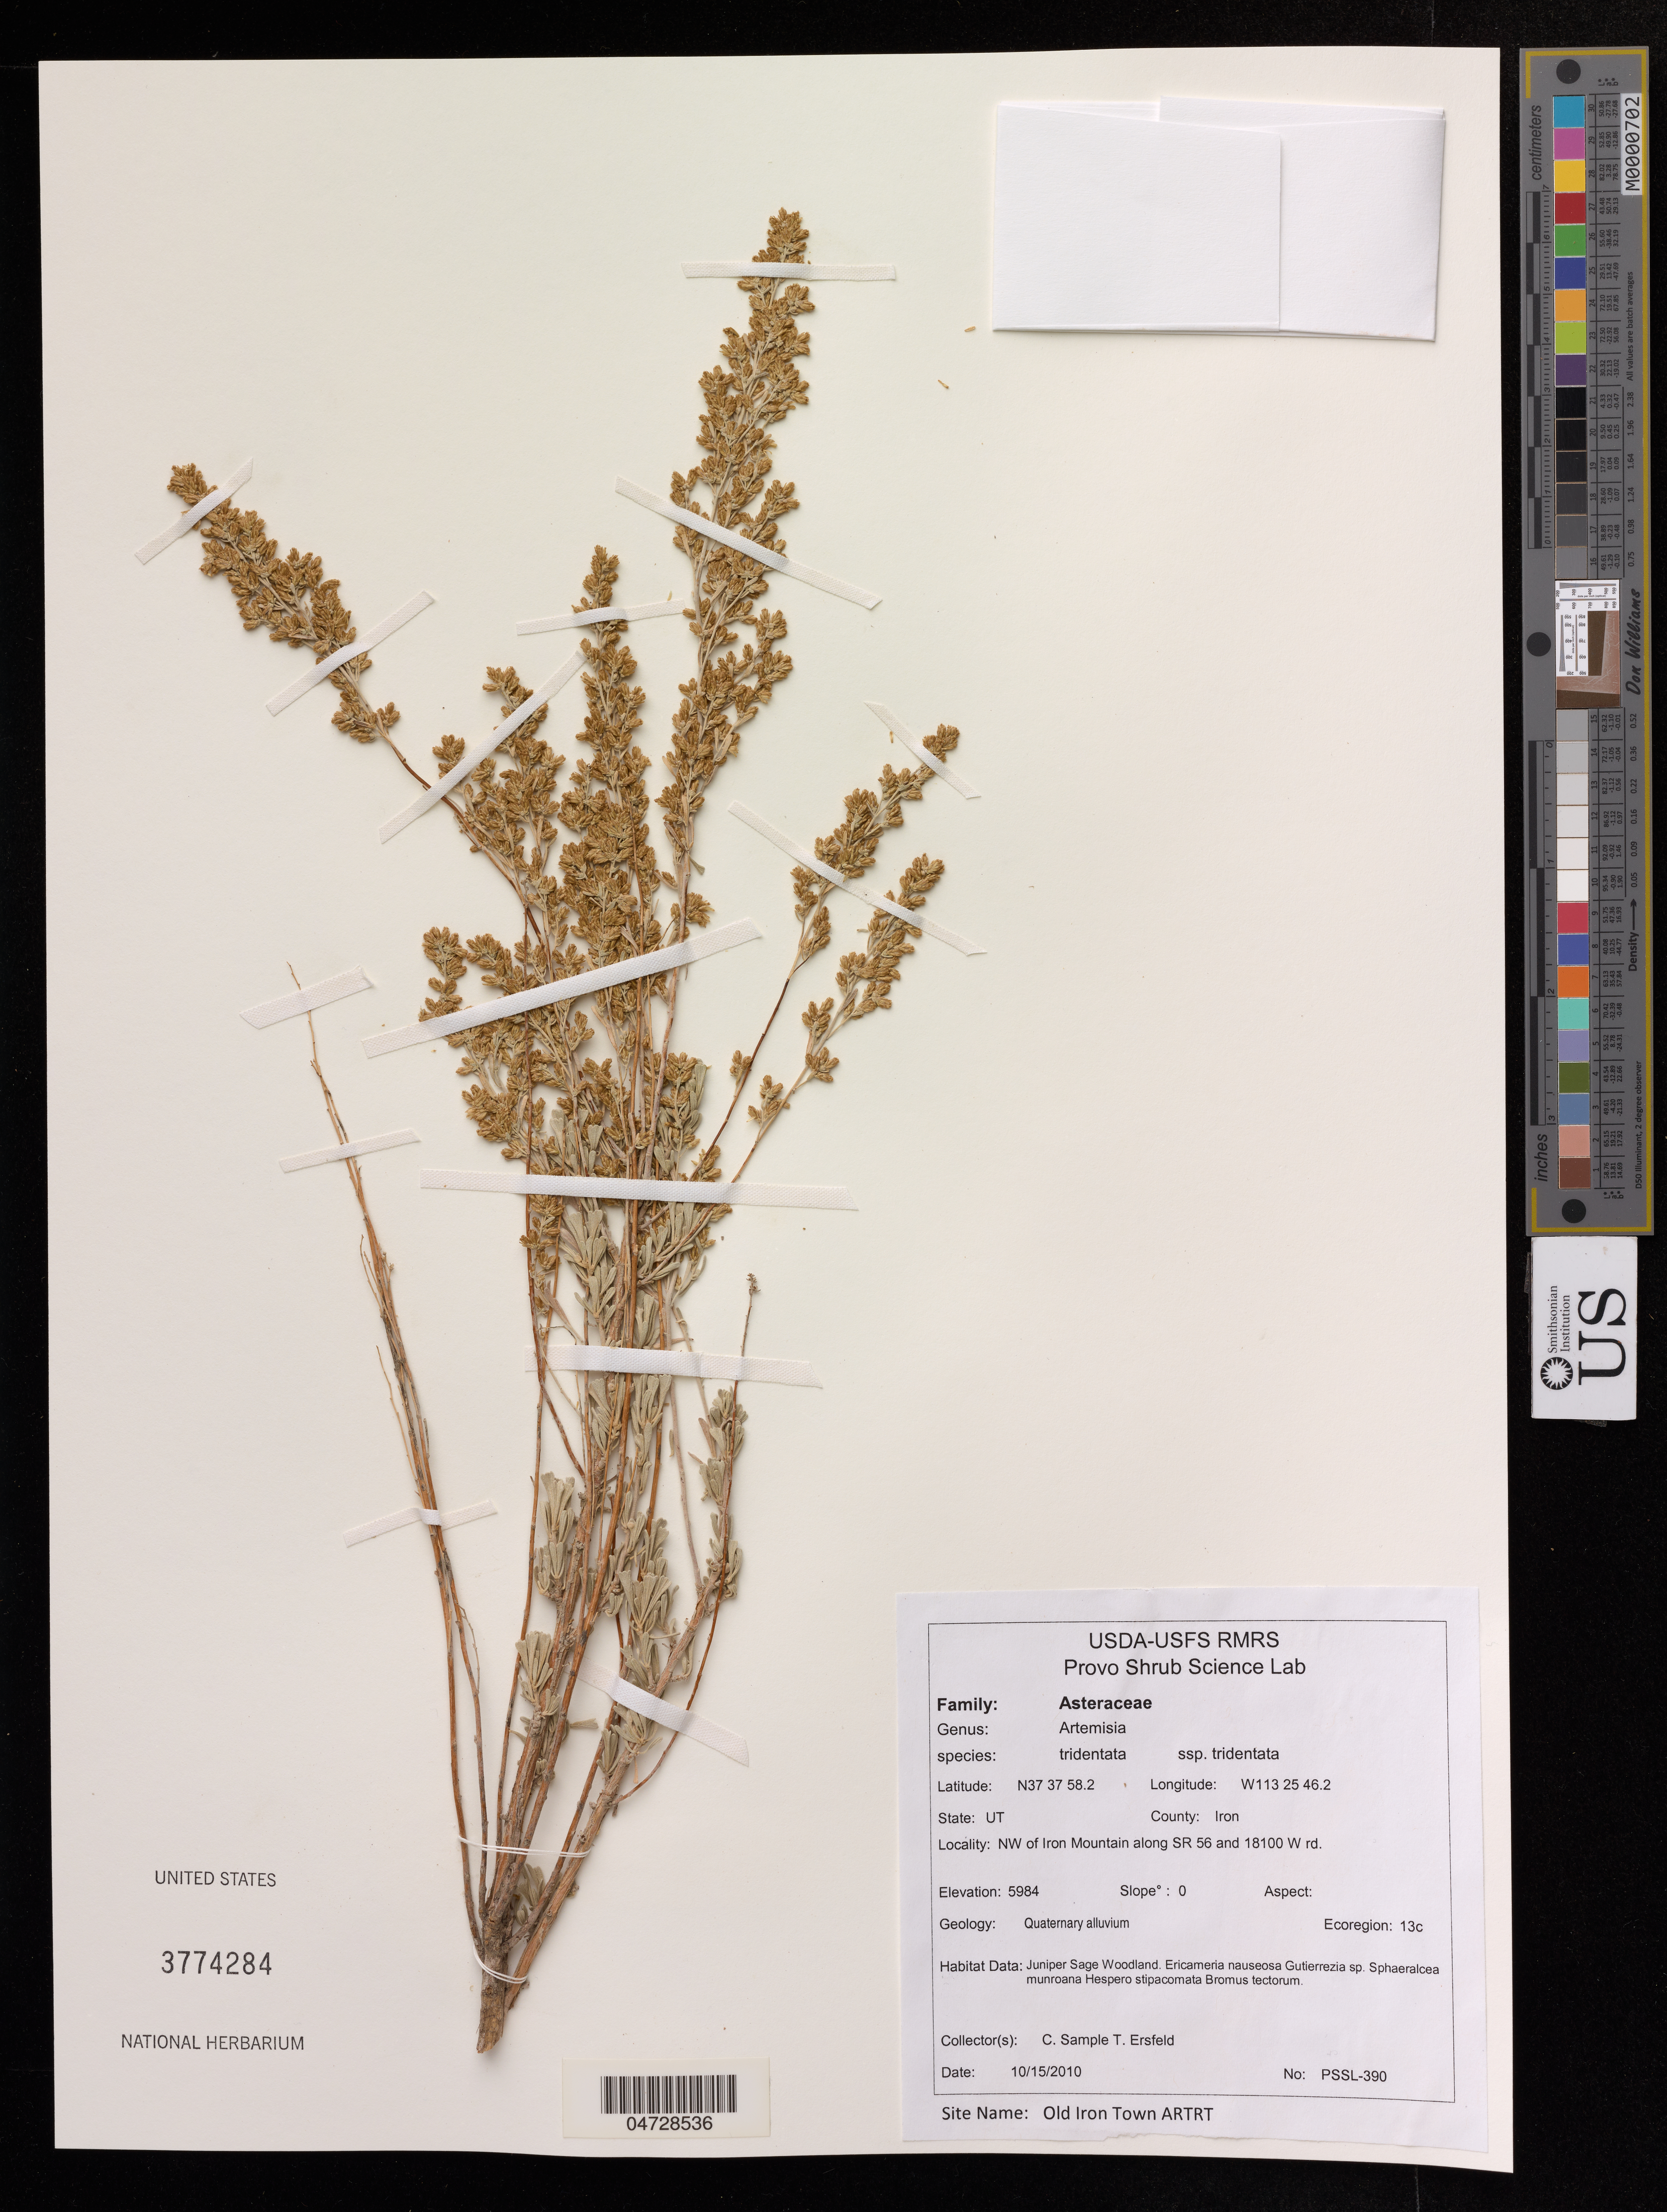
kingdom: Plantae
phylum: Tracheophyta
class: Magnoliopsida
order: Asterales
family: Asteraceae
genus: Artemisia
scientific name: Artemisia tridentata subsp. tridentata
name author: Nutt.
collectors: C. Sample & T. Ersfeld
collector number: PSSL-390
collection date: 2010-10-15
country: United States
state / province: Utah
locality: County: Iron, NW of Iron Mountain along SR 56 and 18100 W rd.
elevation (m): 1824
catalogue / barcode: US 3774284